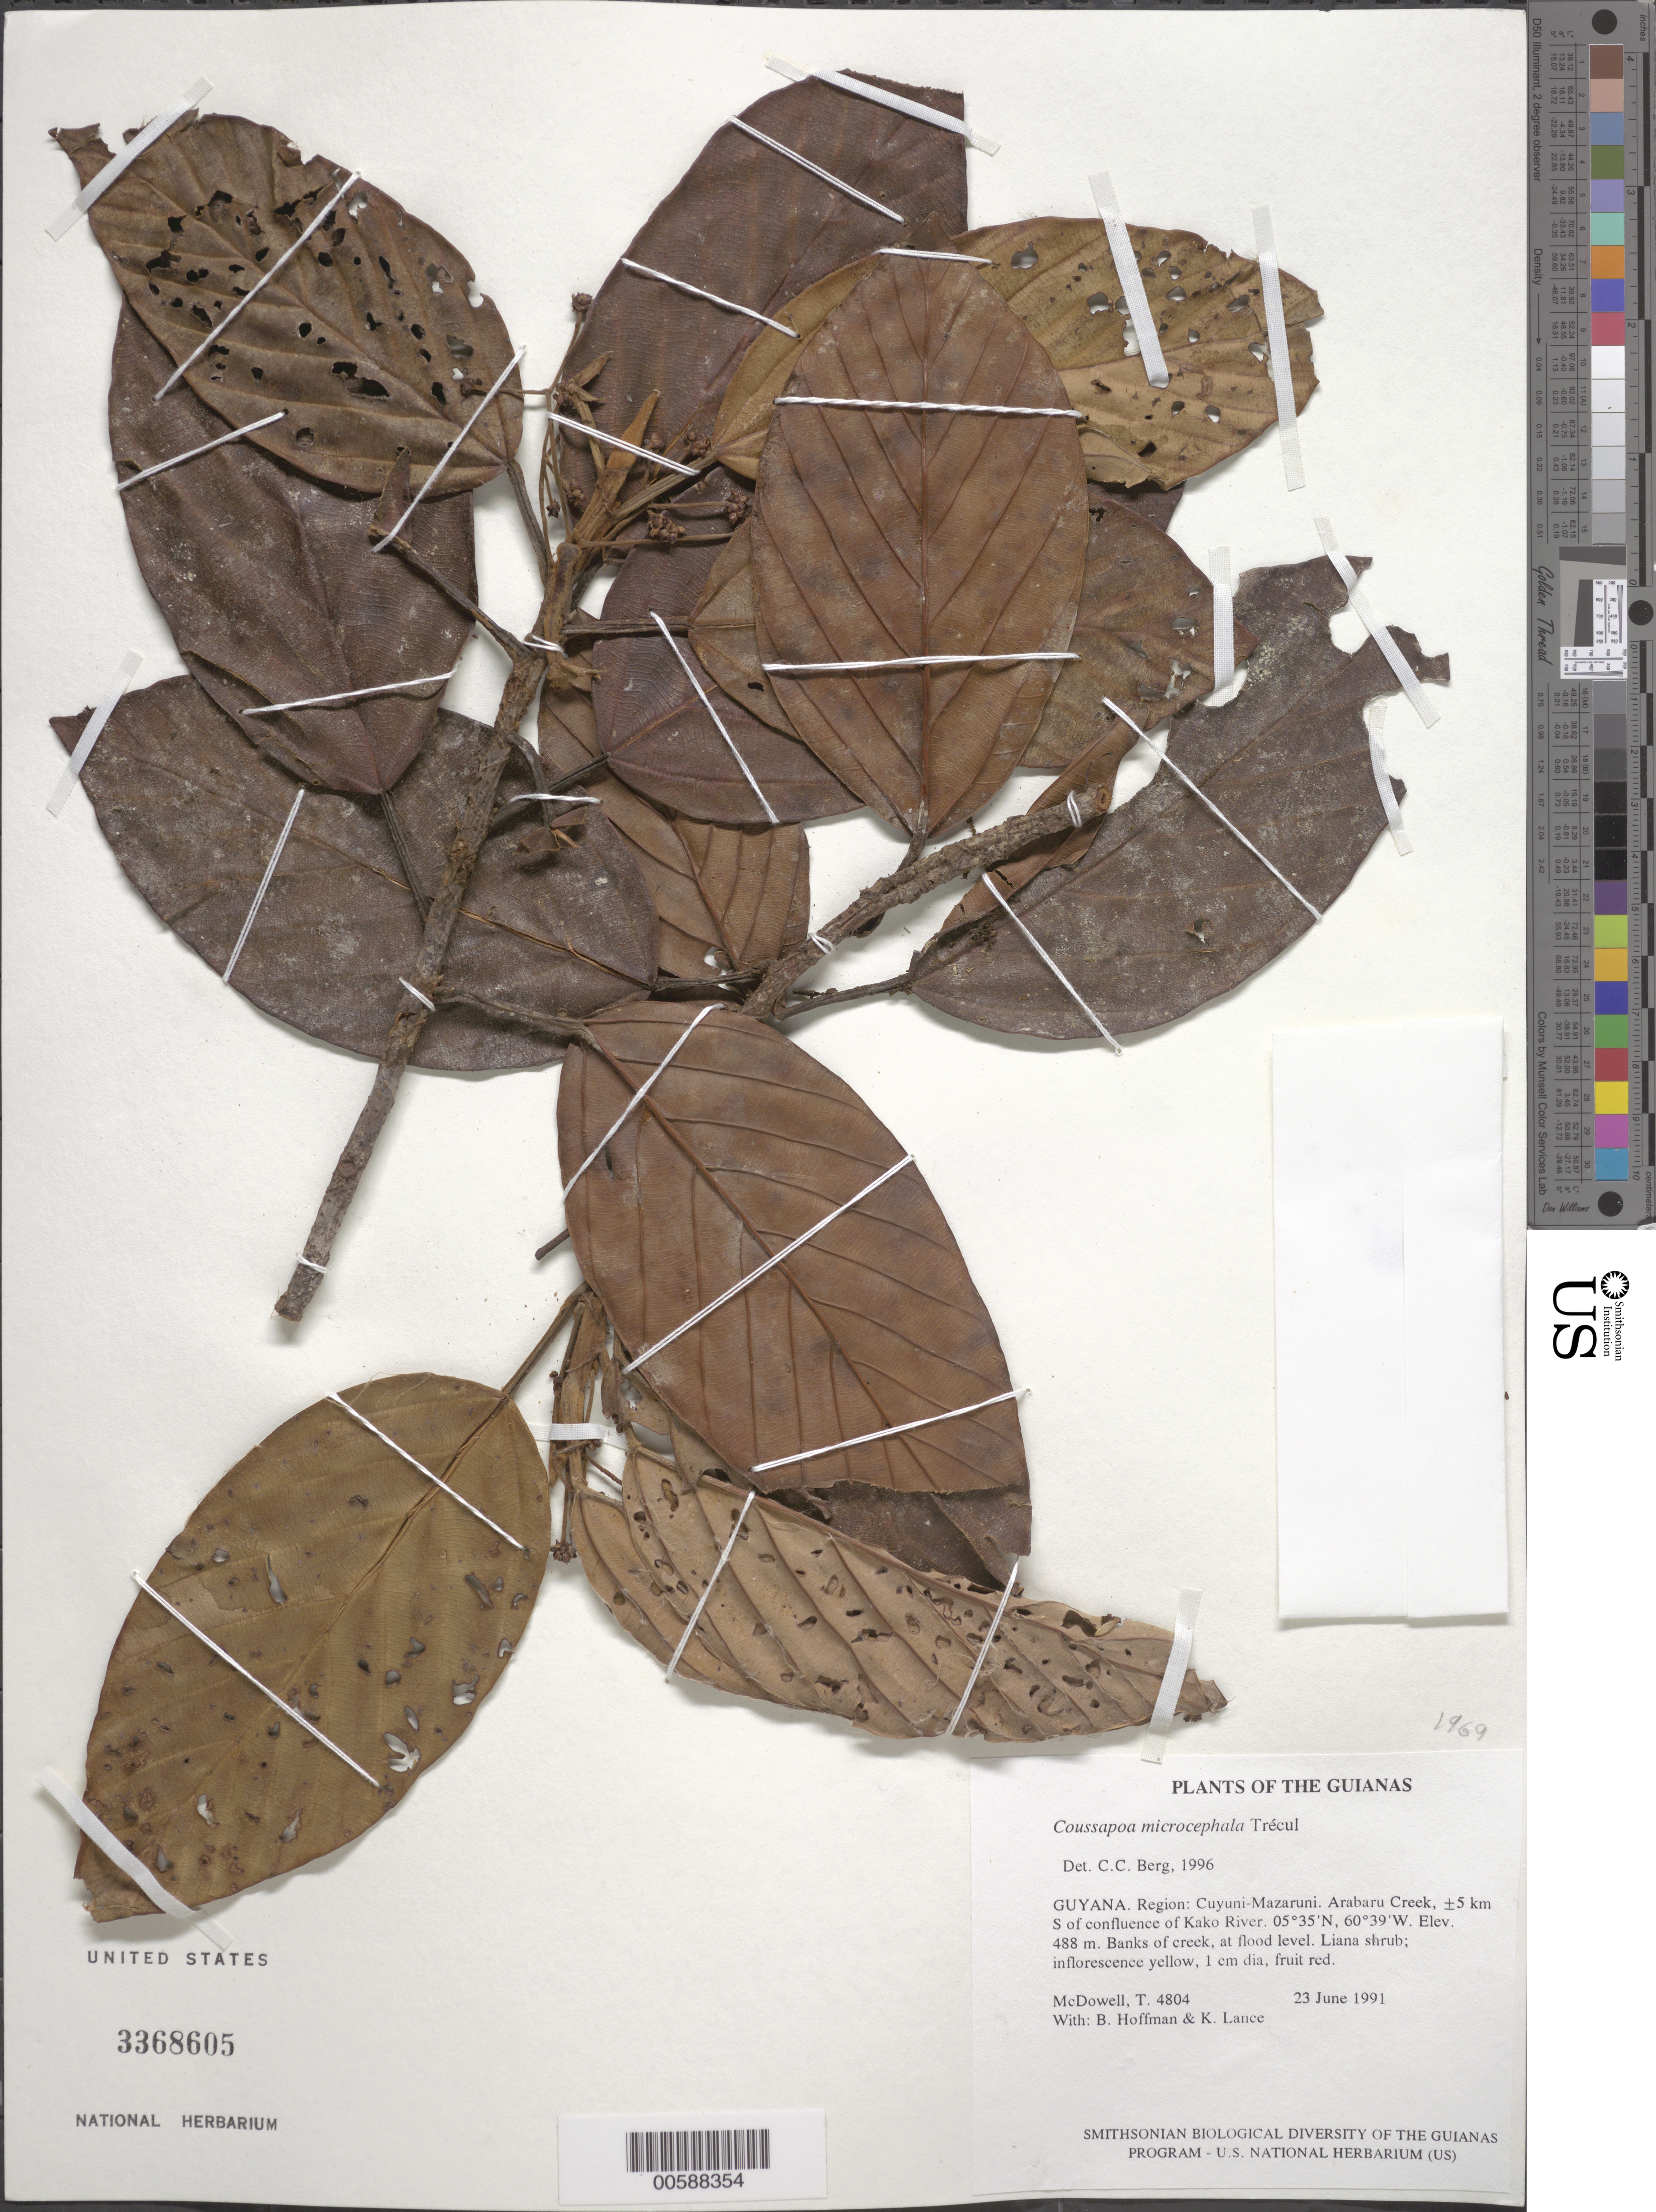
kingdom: Plantae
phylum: Tracheophyta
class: Magnoliopsida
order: Rosales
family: Urticaceae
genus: Coussapoa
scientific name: Coussapoa microcephala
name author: Trécul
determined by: Berg, C. C.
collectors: T. McDowell, B. Hoffman & K. Lance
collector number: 4804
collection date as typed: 23 June 1991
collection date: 1991-06-23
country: Guyana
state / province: Cuyuni-Mazaruni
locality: Arabaru Creek, ±5 km S of confluence of Kako River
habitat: Banks of creek, at flood level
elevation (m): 488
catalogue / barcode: US 3368605